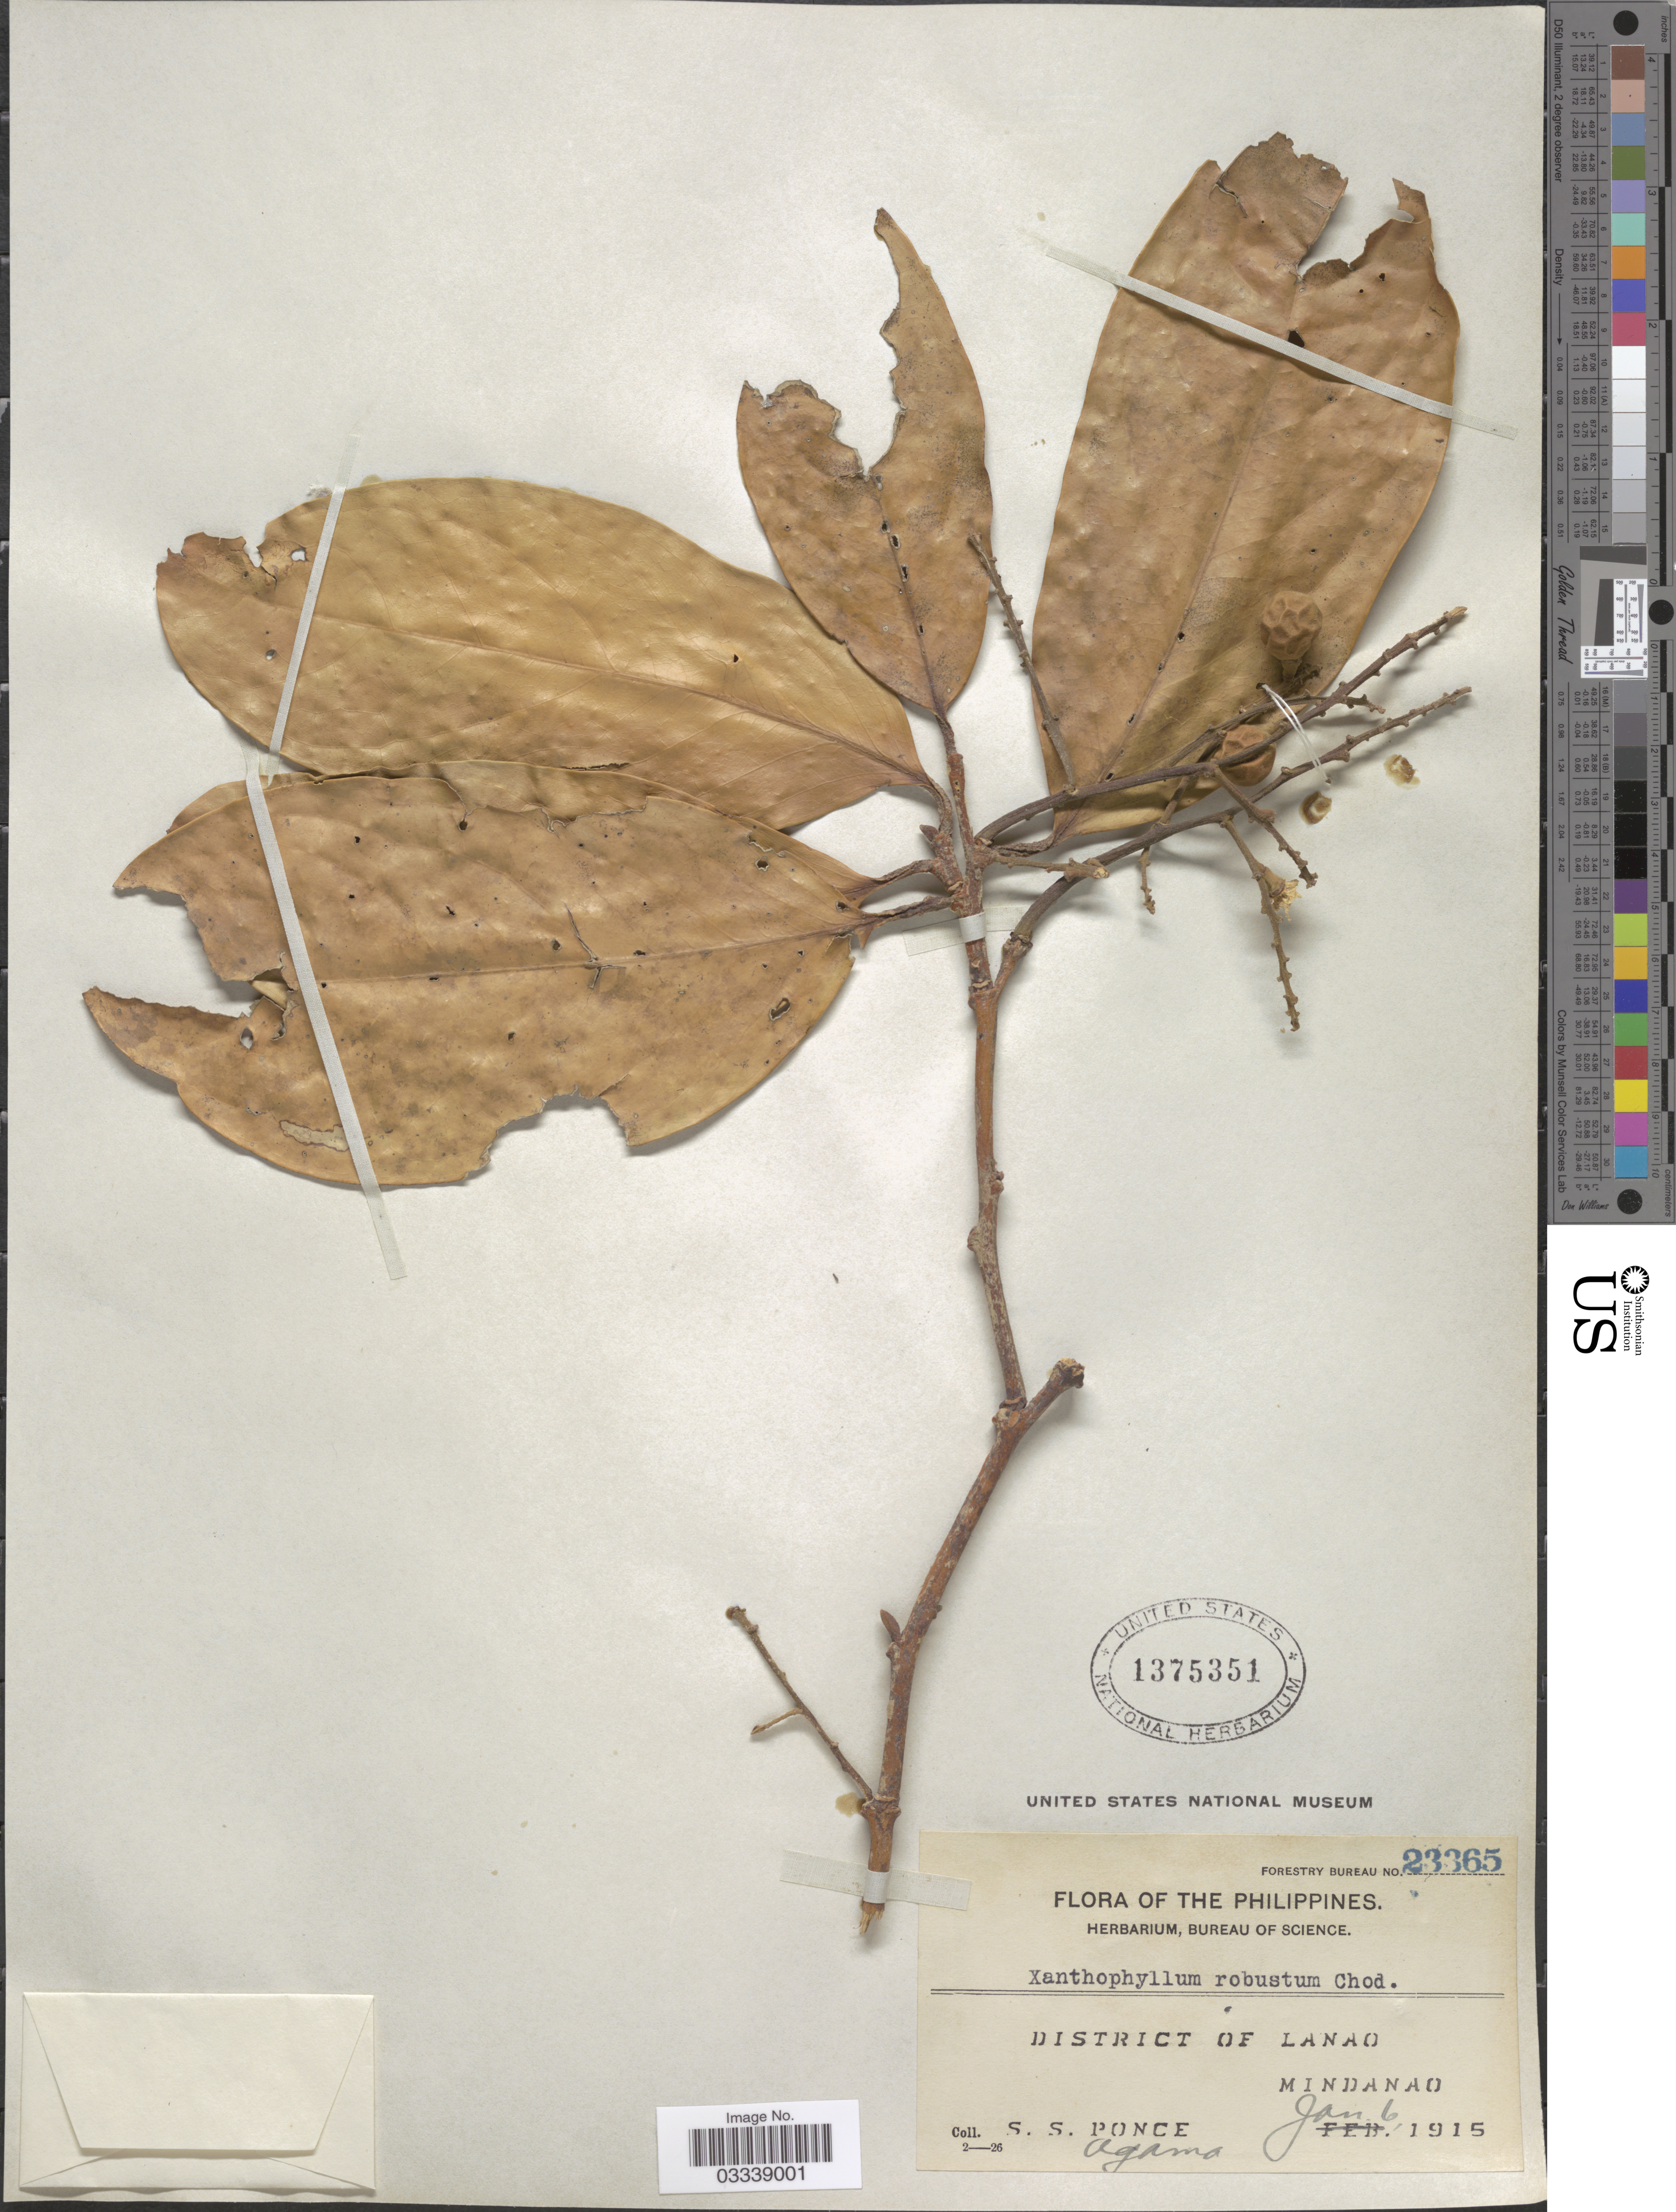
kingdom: Plantae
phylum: Tracheophyta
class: Magnoliopsida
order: Fabales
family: Polygalaceae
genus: Xanthophyllum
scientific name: Xanthophyllum vitellinum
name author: (Blume) D. Dietr.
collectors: S. Ponce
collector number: Forestry Bureau 23365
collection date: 1915-01-06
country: Philippines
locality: District of Lanao, Mindanao.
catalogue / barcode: US 1375351